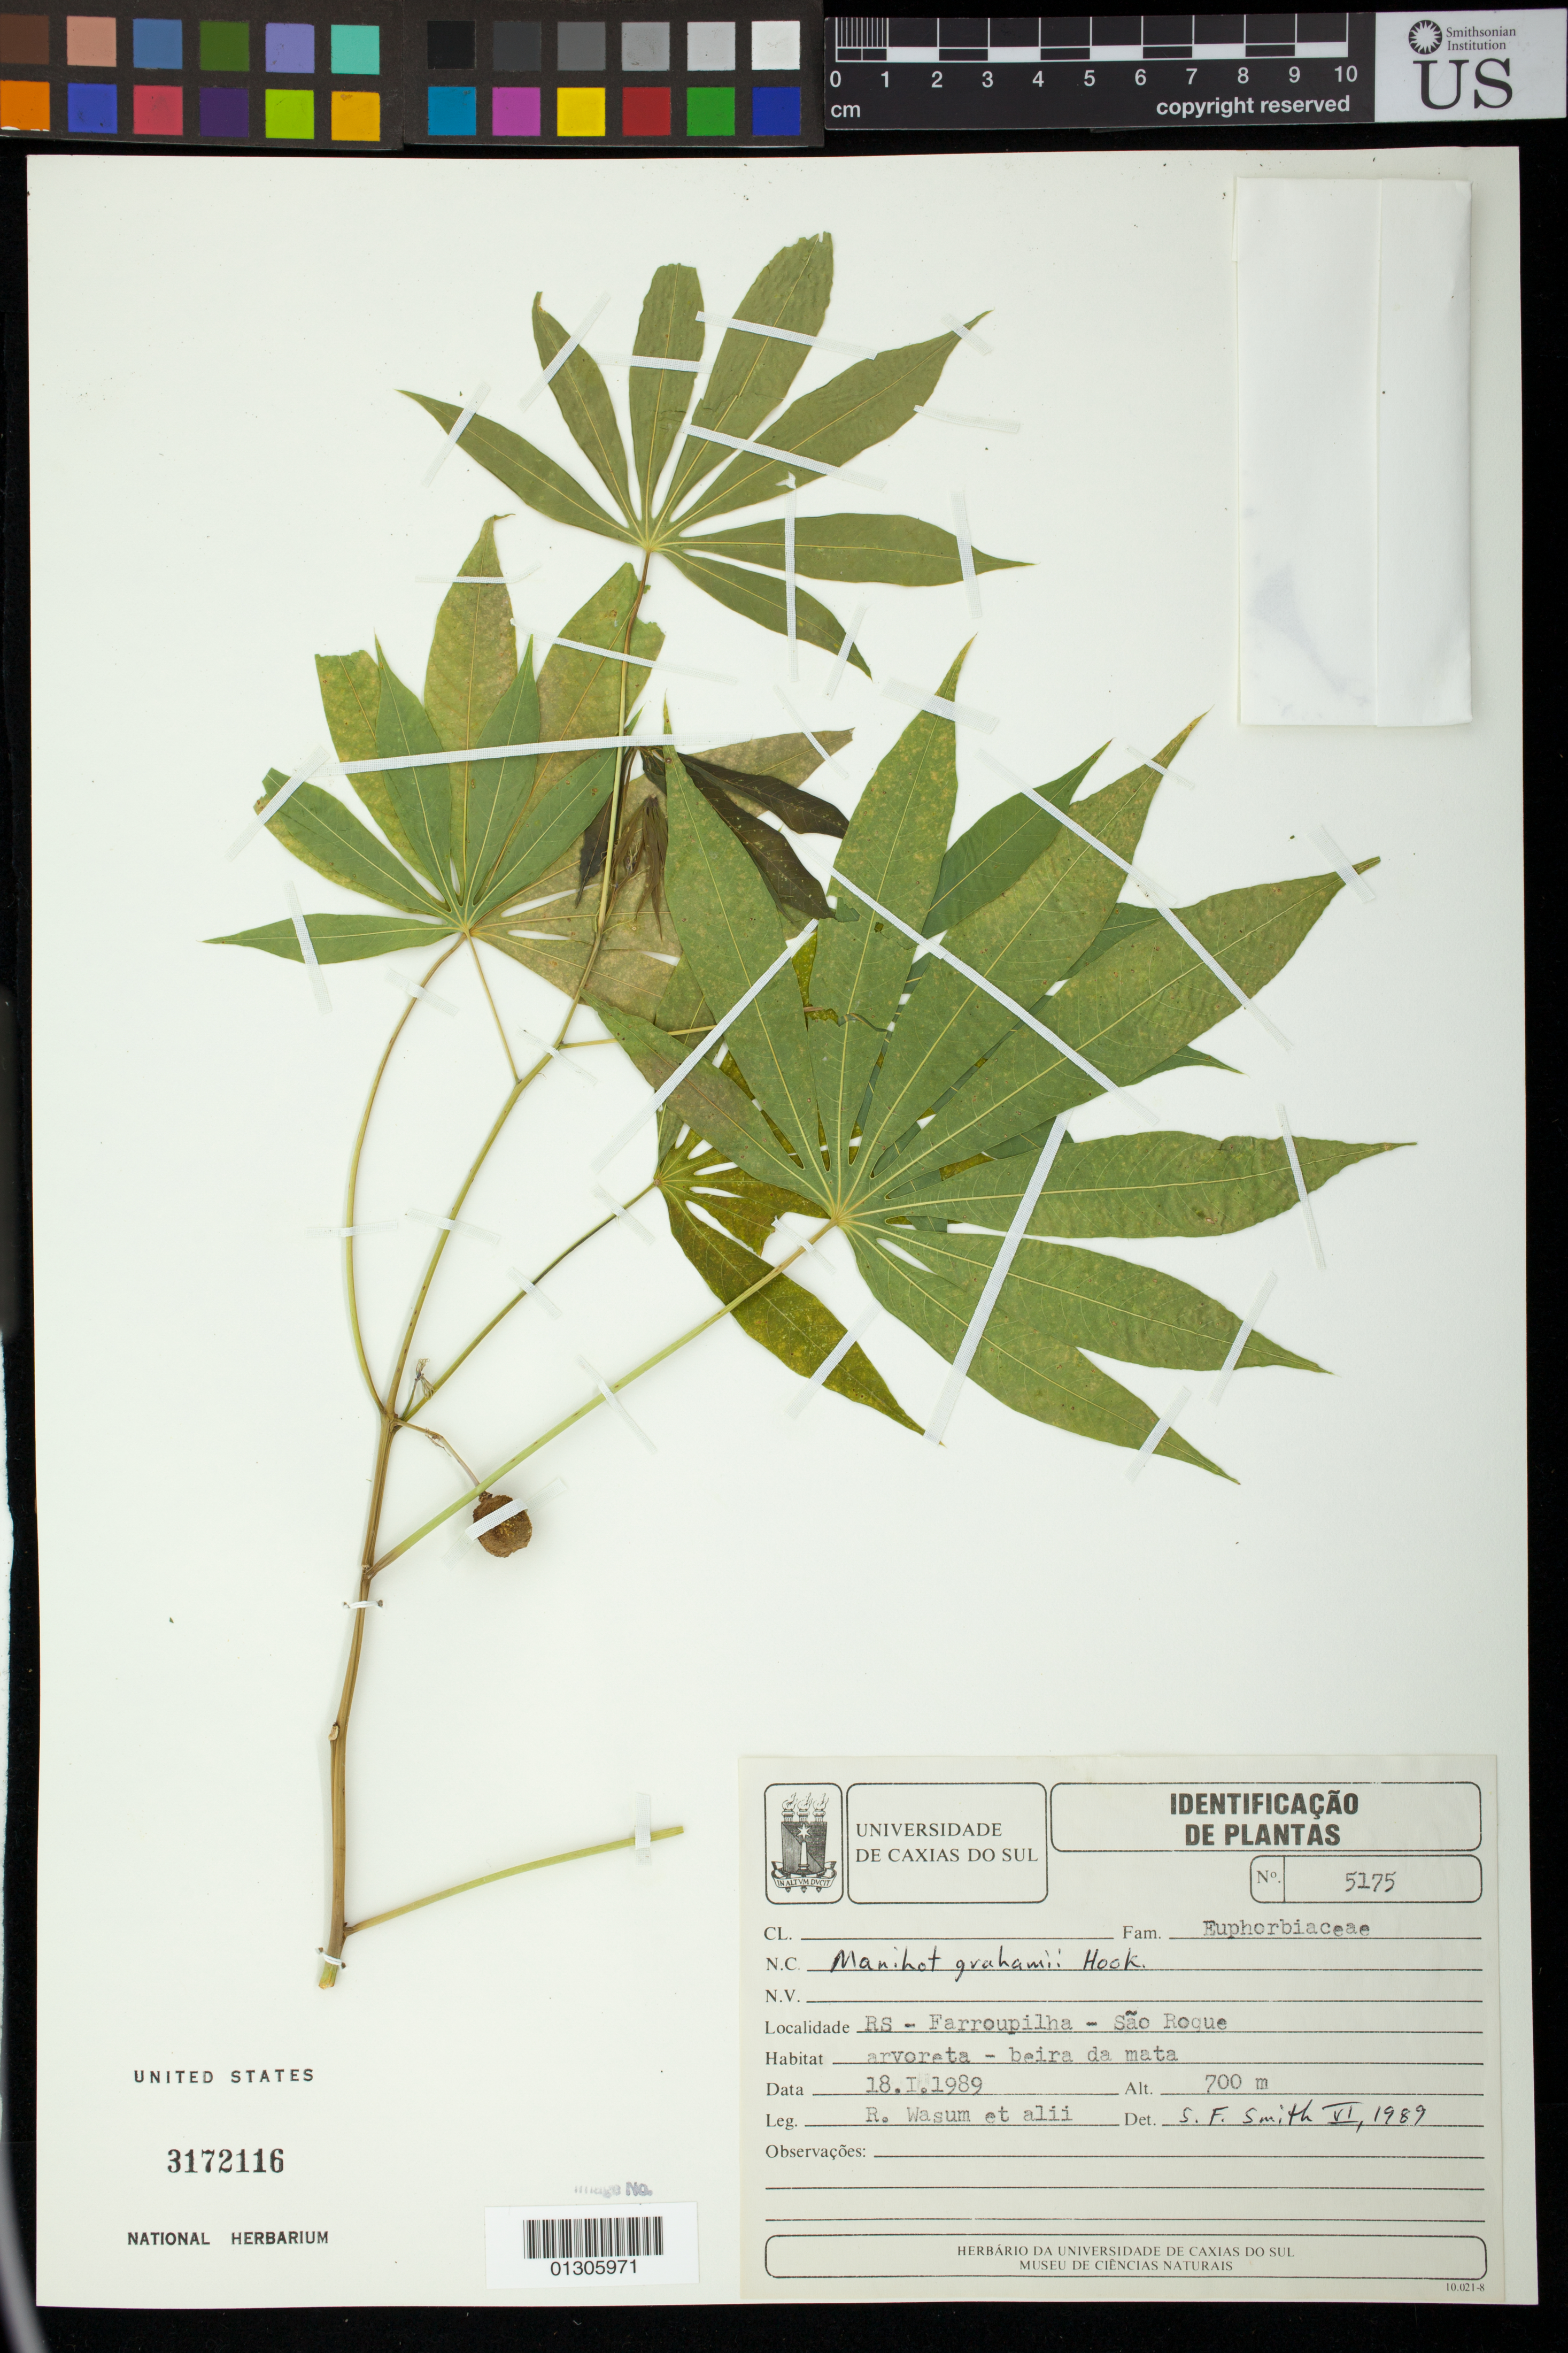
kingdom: Plantae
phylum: Tracheophyta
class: Magnoliopsida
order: Malpighiales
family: Euphorbiaceae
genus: Manihot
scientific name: Manihot grahamii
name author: Hook.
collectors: R. Wasum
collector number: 5175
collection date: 1989-01-18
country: Brazil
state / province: Rio Grande do Sul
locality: Farroupilha - São Roque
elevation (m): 700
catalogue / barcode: US 3172116